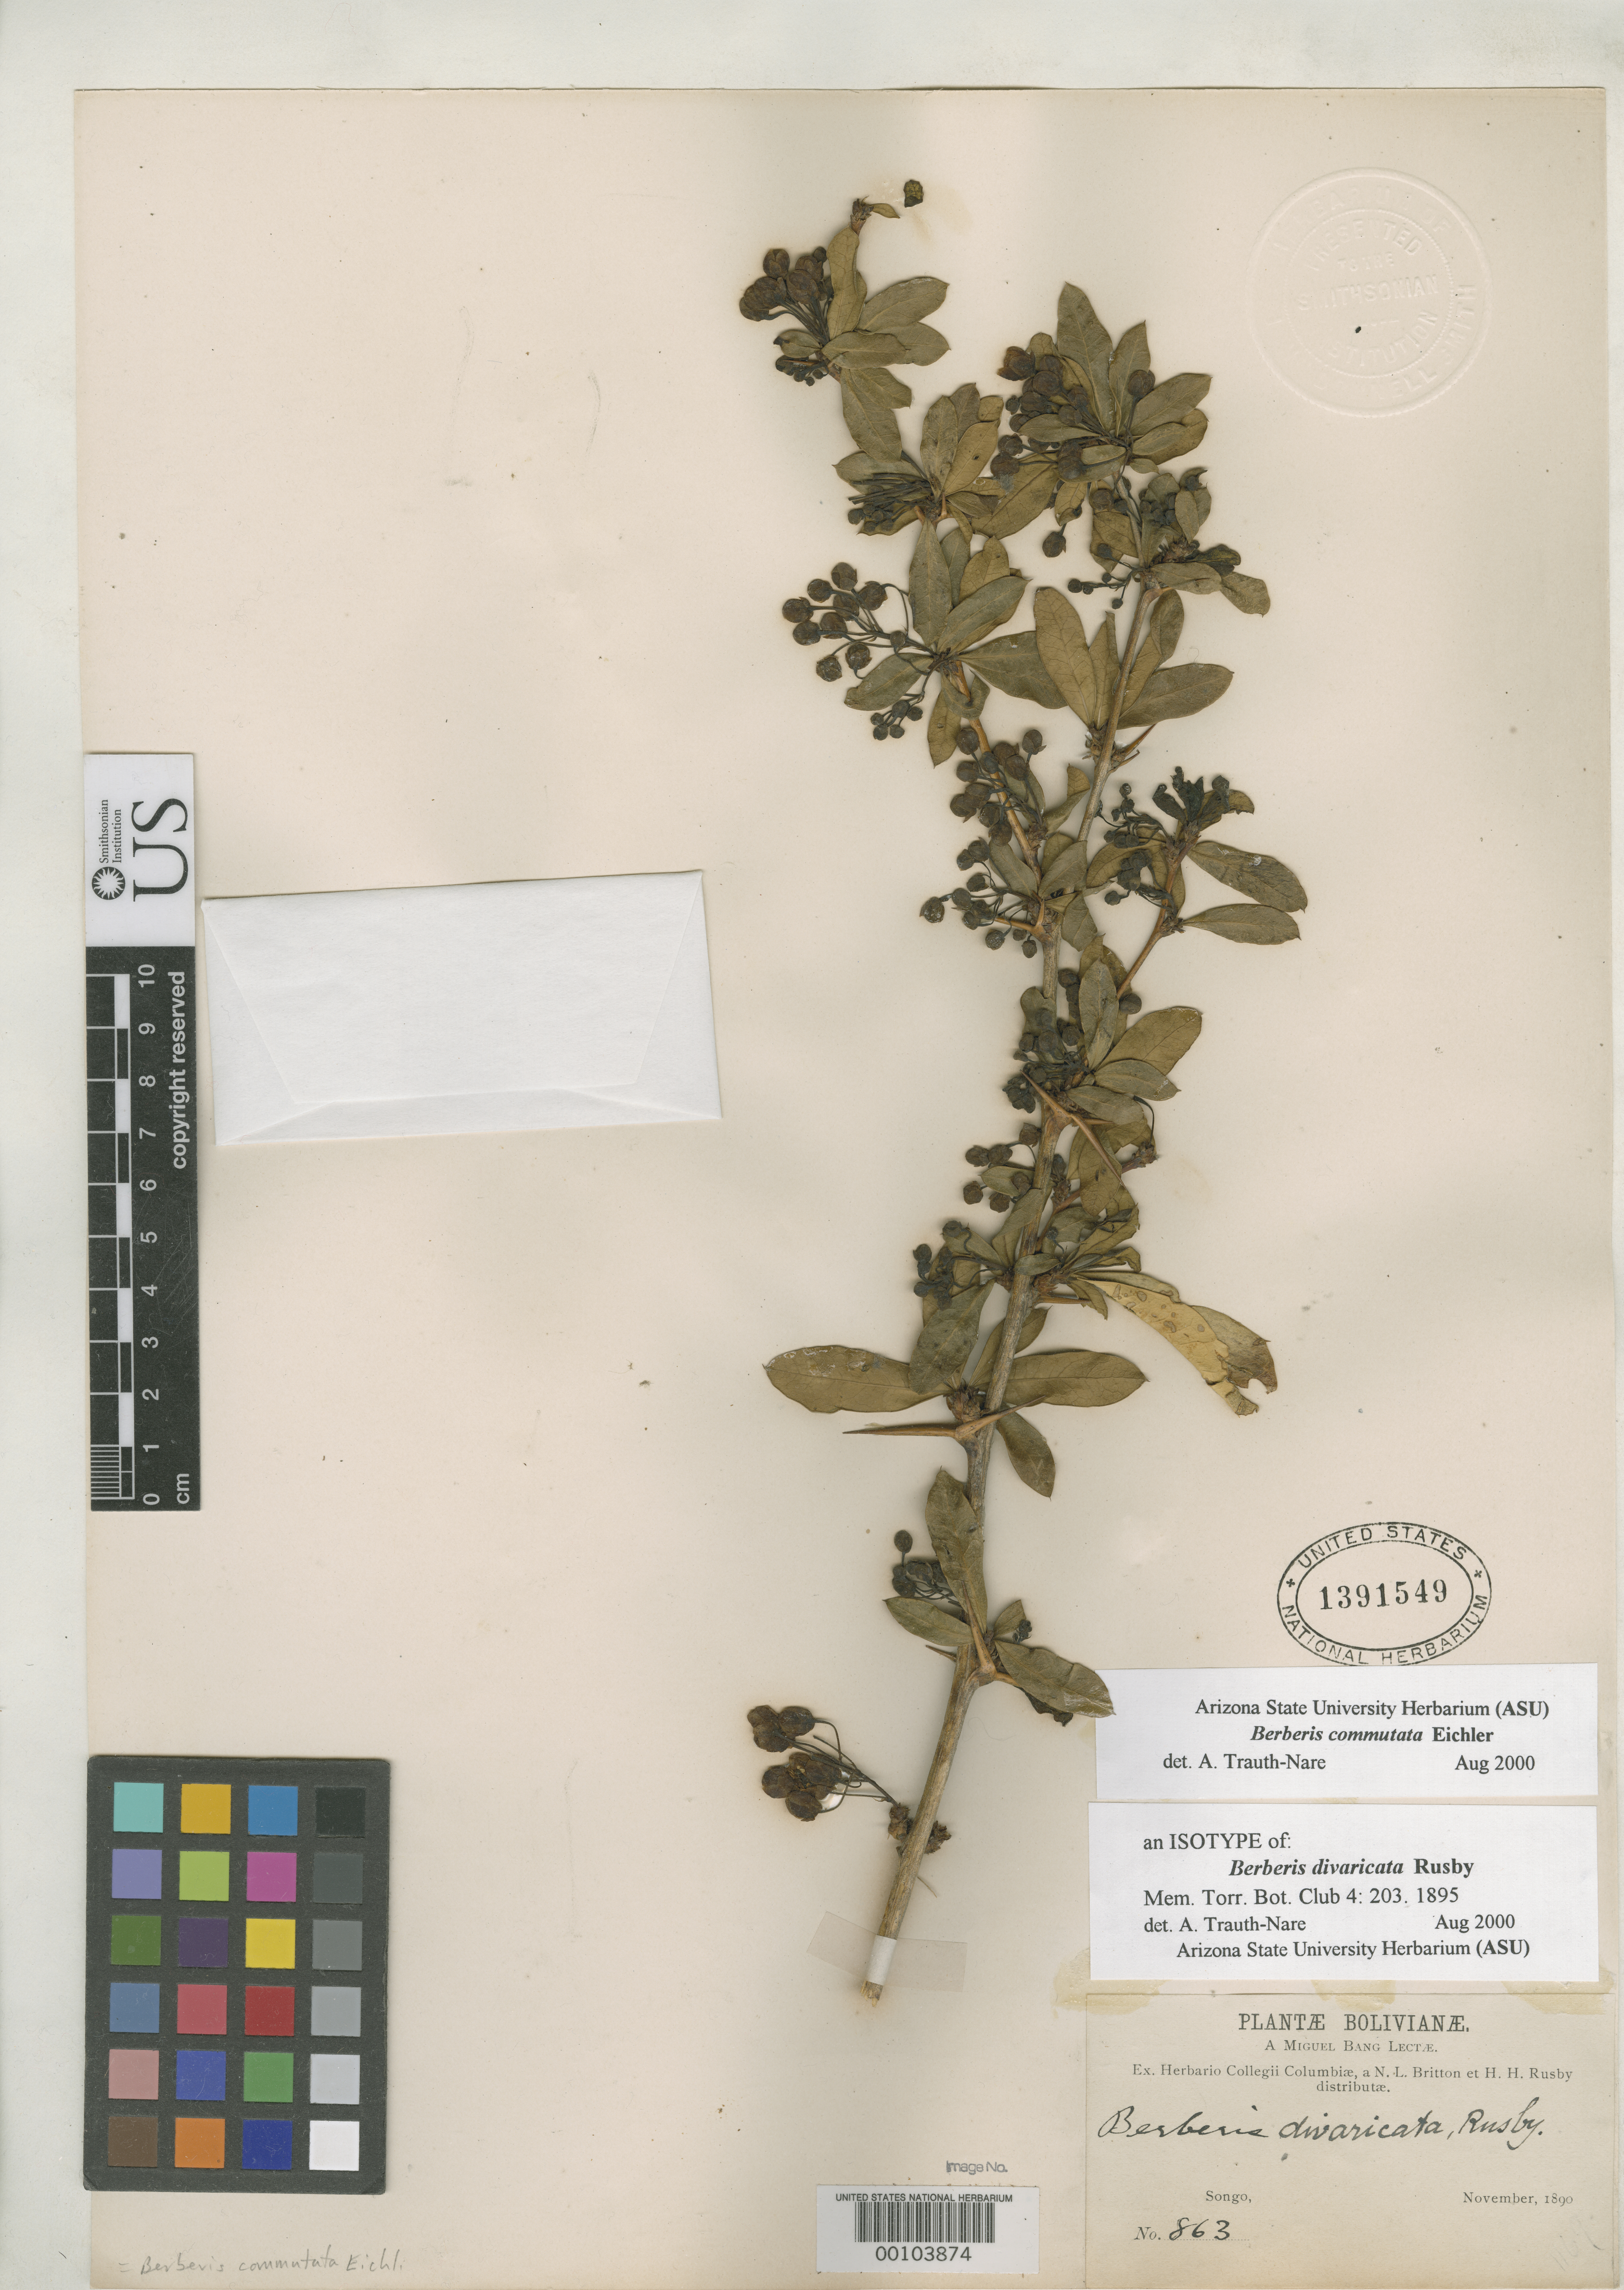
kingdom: Plantae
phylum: Tracheophyta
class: Magnoliopsida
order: Ranunculales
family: Berberidaceae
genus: Berberis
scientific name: Berberis divaricata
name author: Rusby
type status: Isotype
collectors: M. Bang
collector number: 863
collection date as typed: Nov 1890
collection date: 1890-11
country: Bolivia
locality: Mapiri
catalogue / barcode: US 1391549